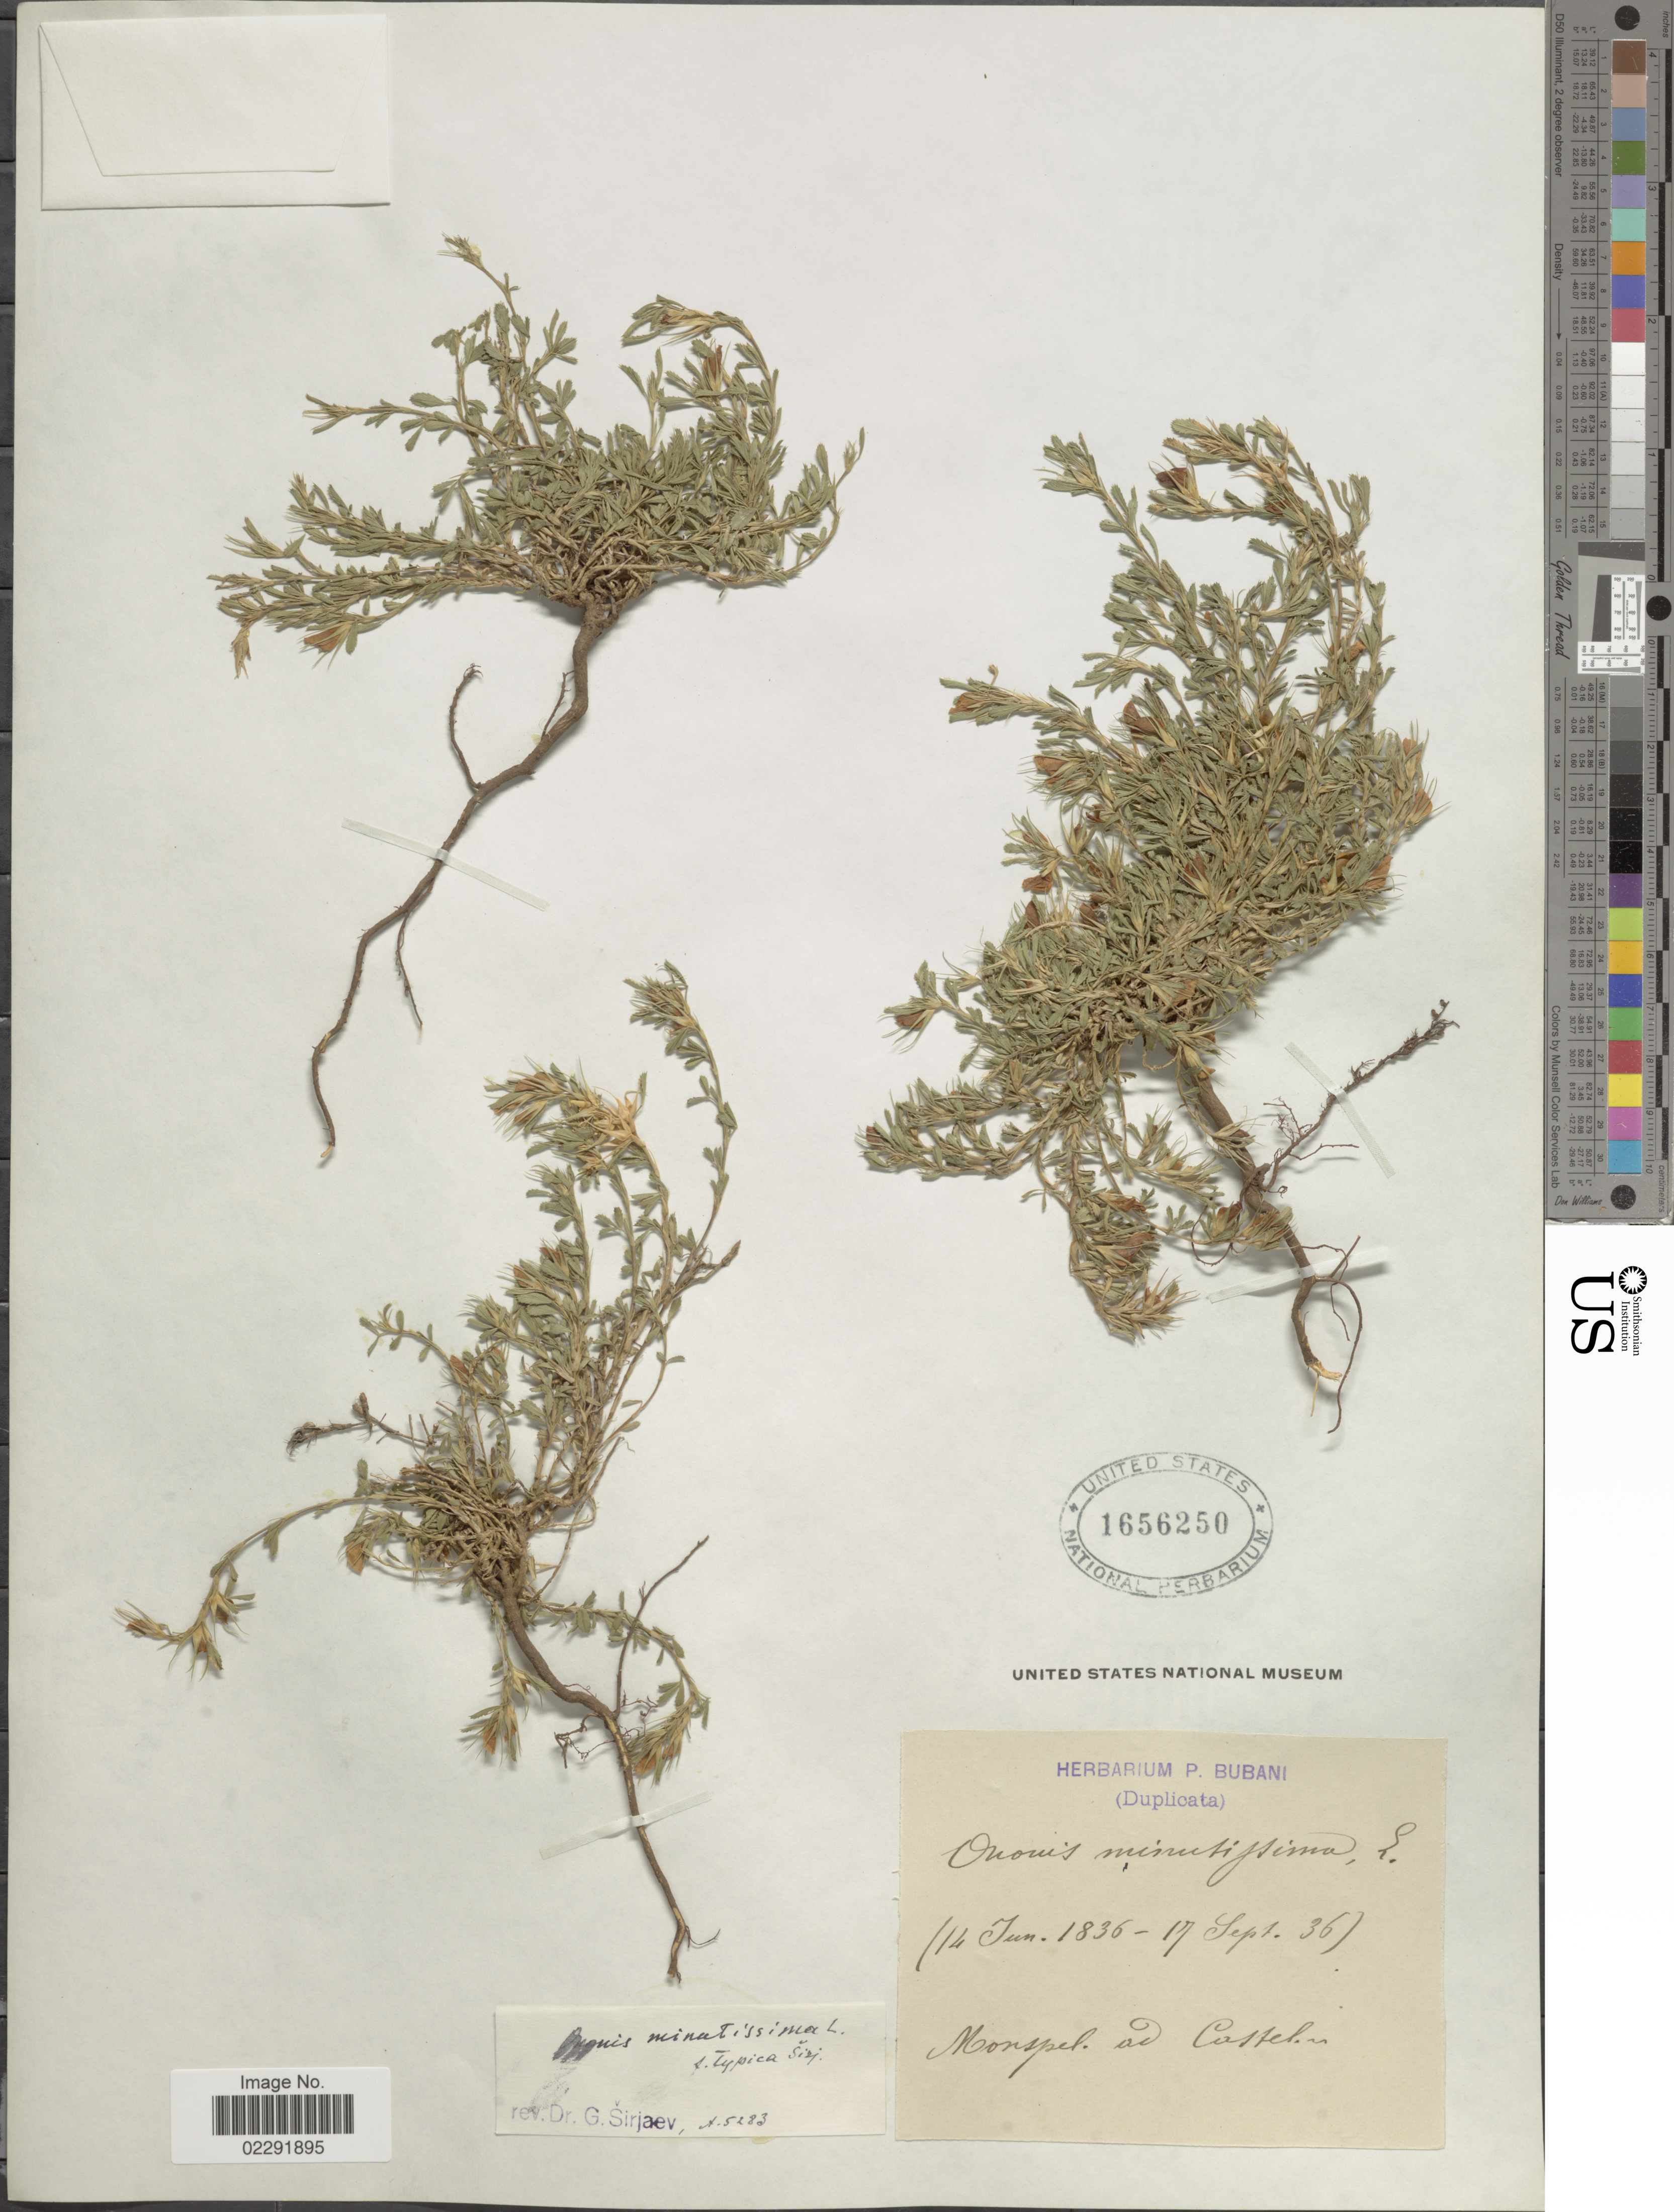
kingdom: Plantae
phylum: Tracheophyta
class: Magnoliopsida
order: Fabales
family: Fabaceae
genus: Ononis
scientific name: Ononis minutissima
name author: L.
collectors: ex herb. P. Bubani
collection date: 1836-06-14/1836-09-17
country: France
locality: Mospel. ad Costelin. [interpreted]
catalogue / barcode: US 1656250